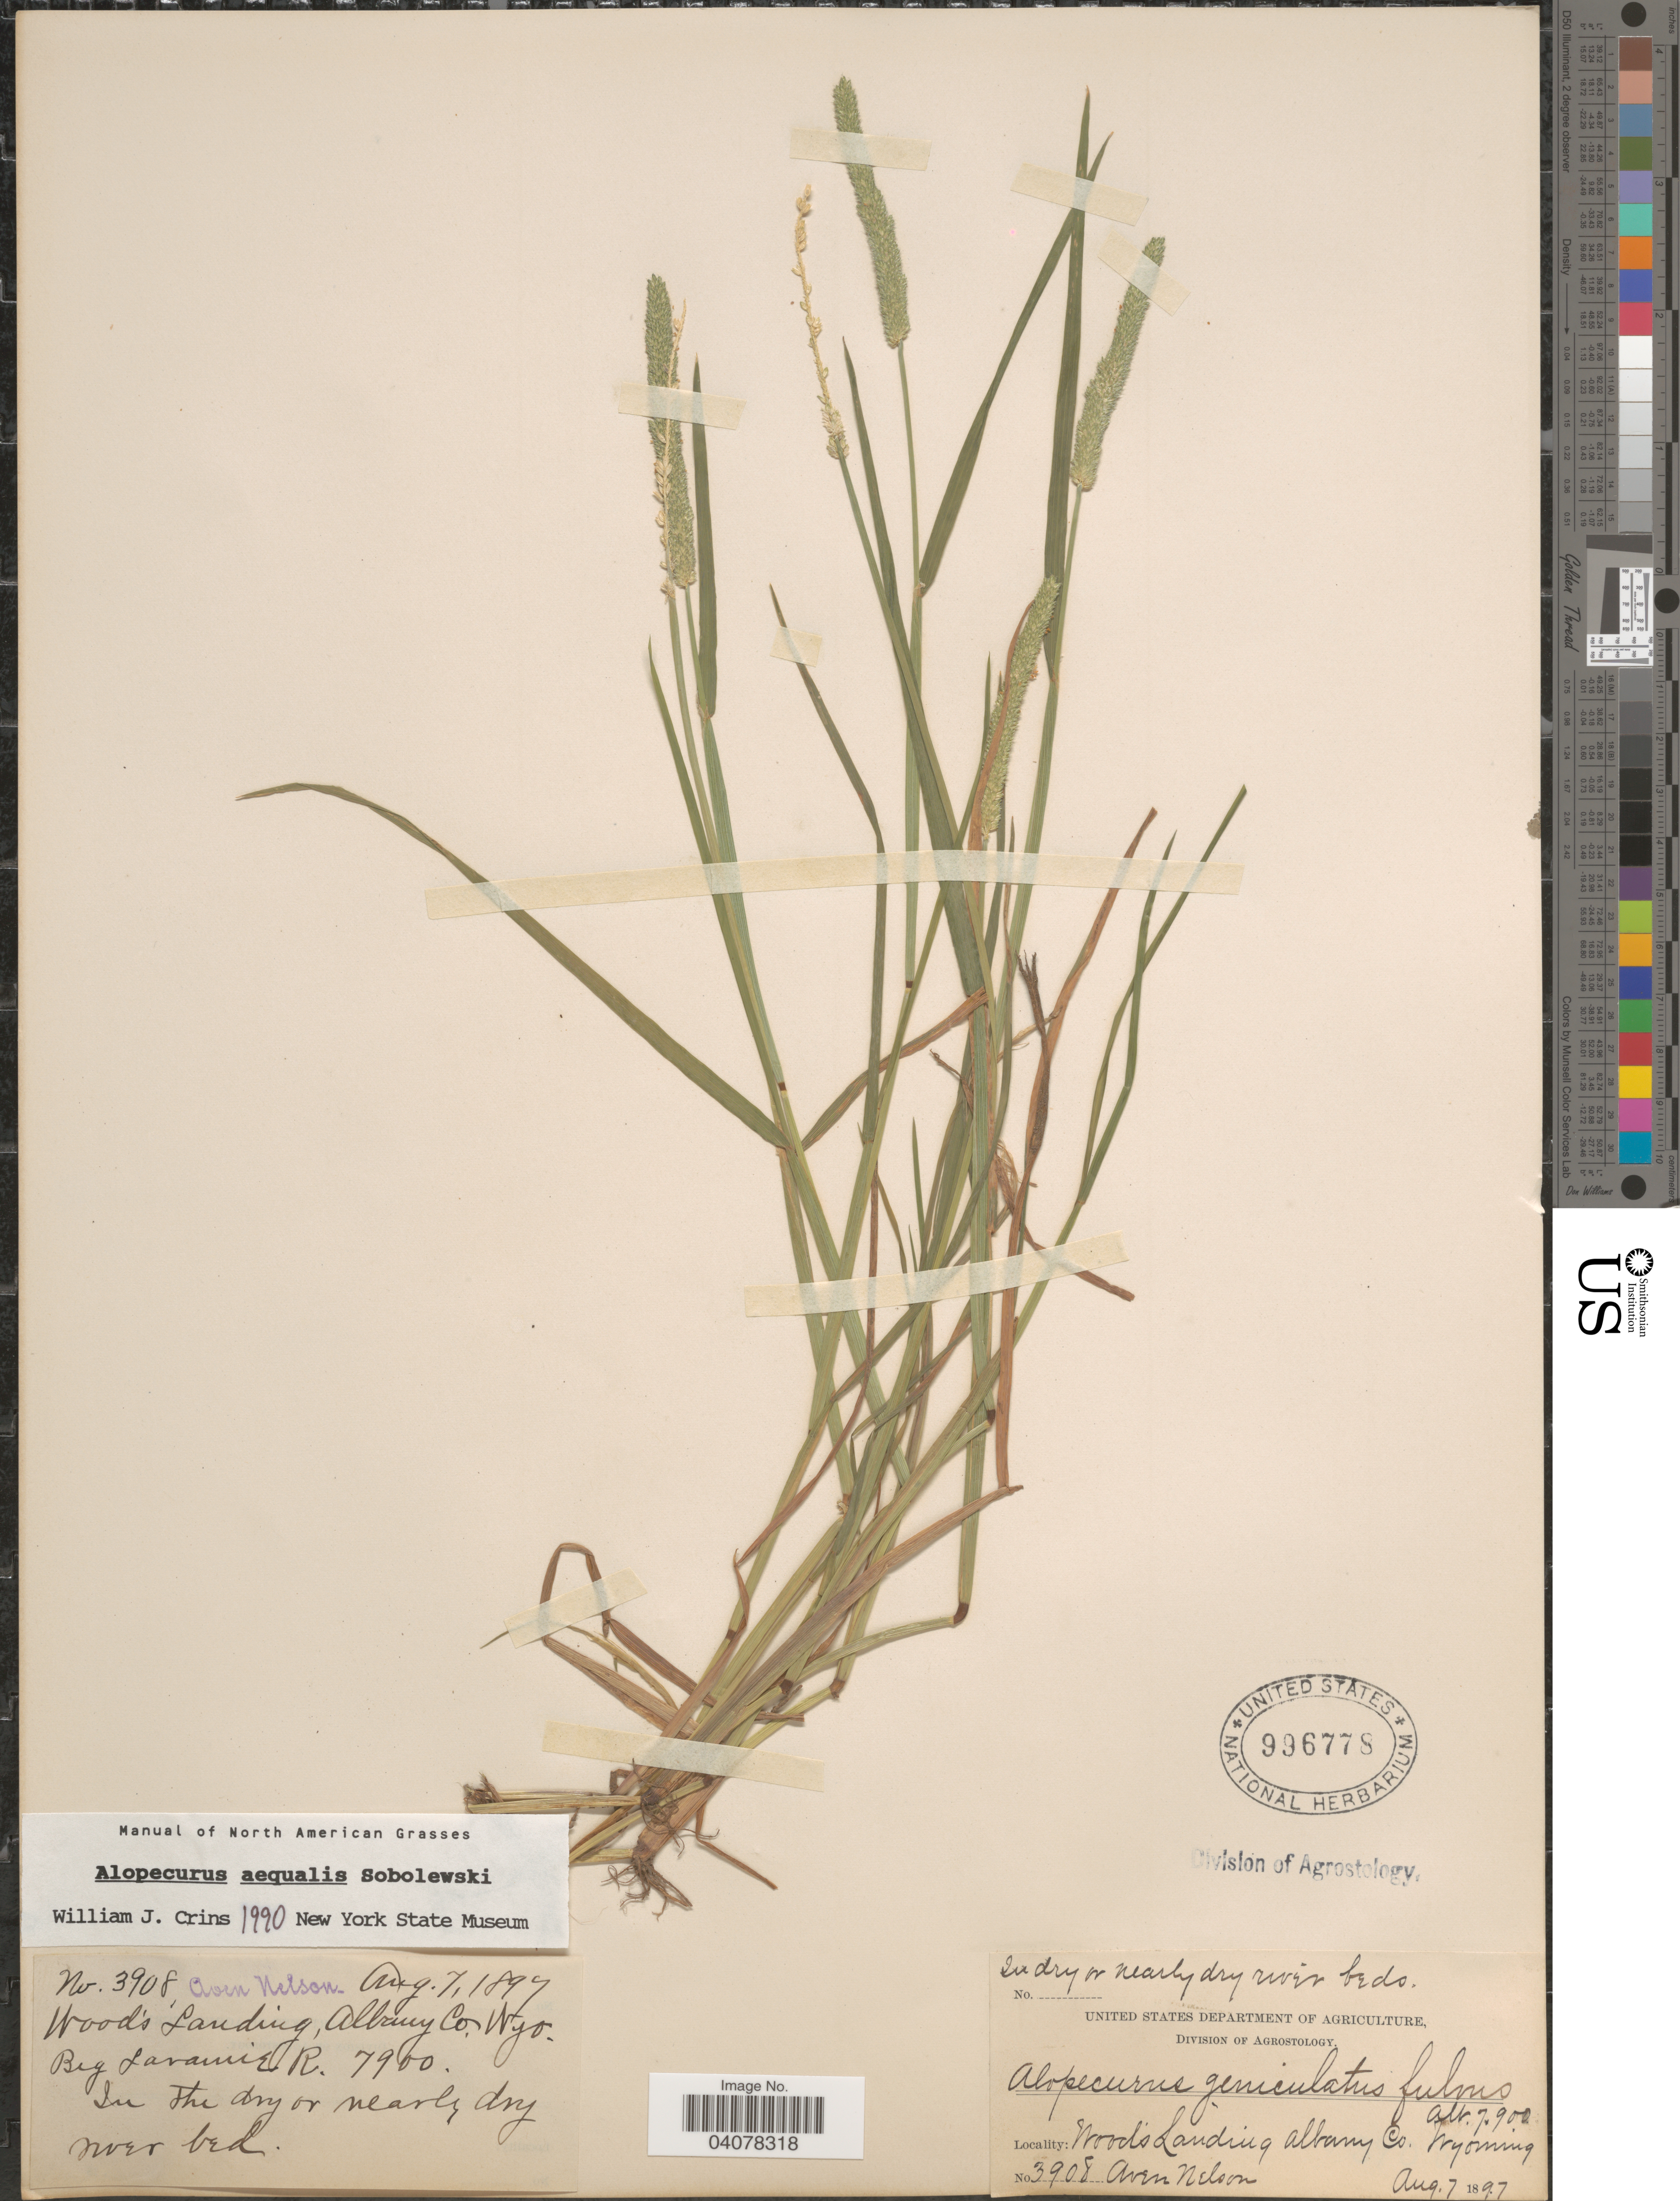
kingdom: Plantae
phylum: Tracheophyta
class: Liliopsida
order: Poales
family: Poaceae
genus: Alopecurus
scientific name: Alopecurus aequalis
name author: Sobol.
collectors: A. Nelson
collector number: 3908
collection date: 1897-08-07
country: United States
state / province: Wyoming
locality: Woods Landing Albany Co.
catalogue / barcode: US 996778